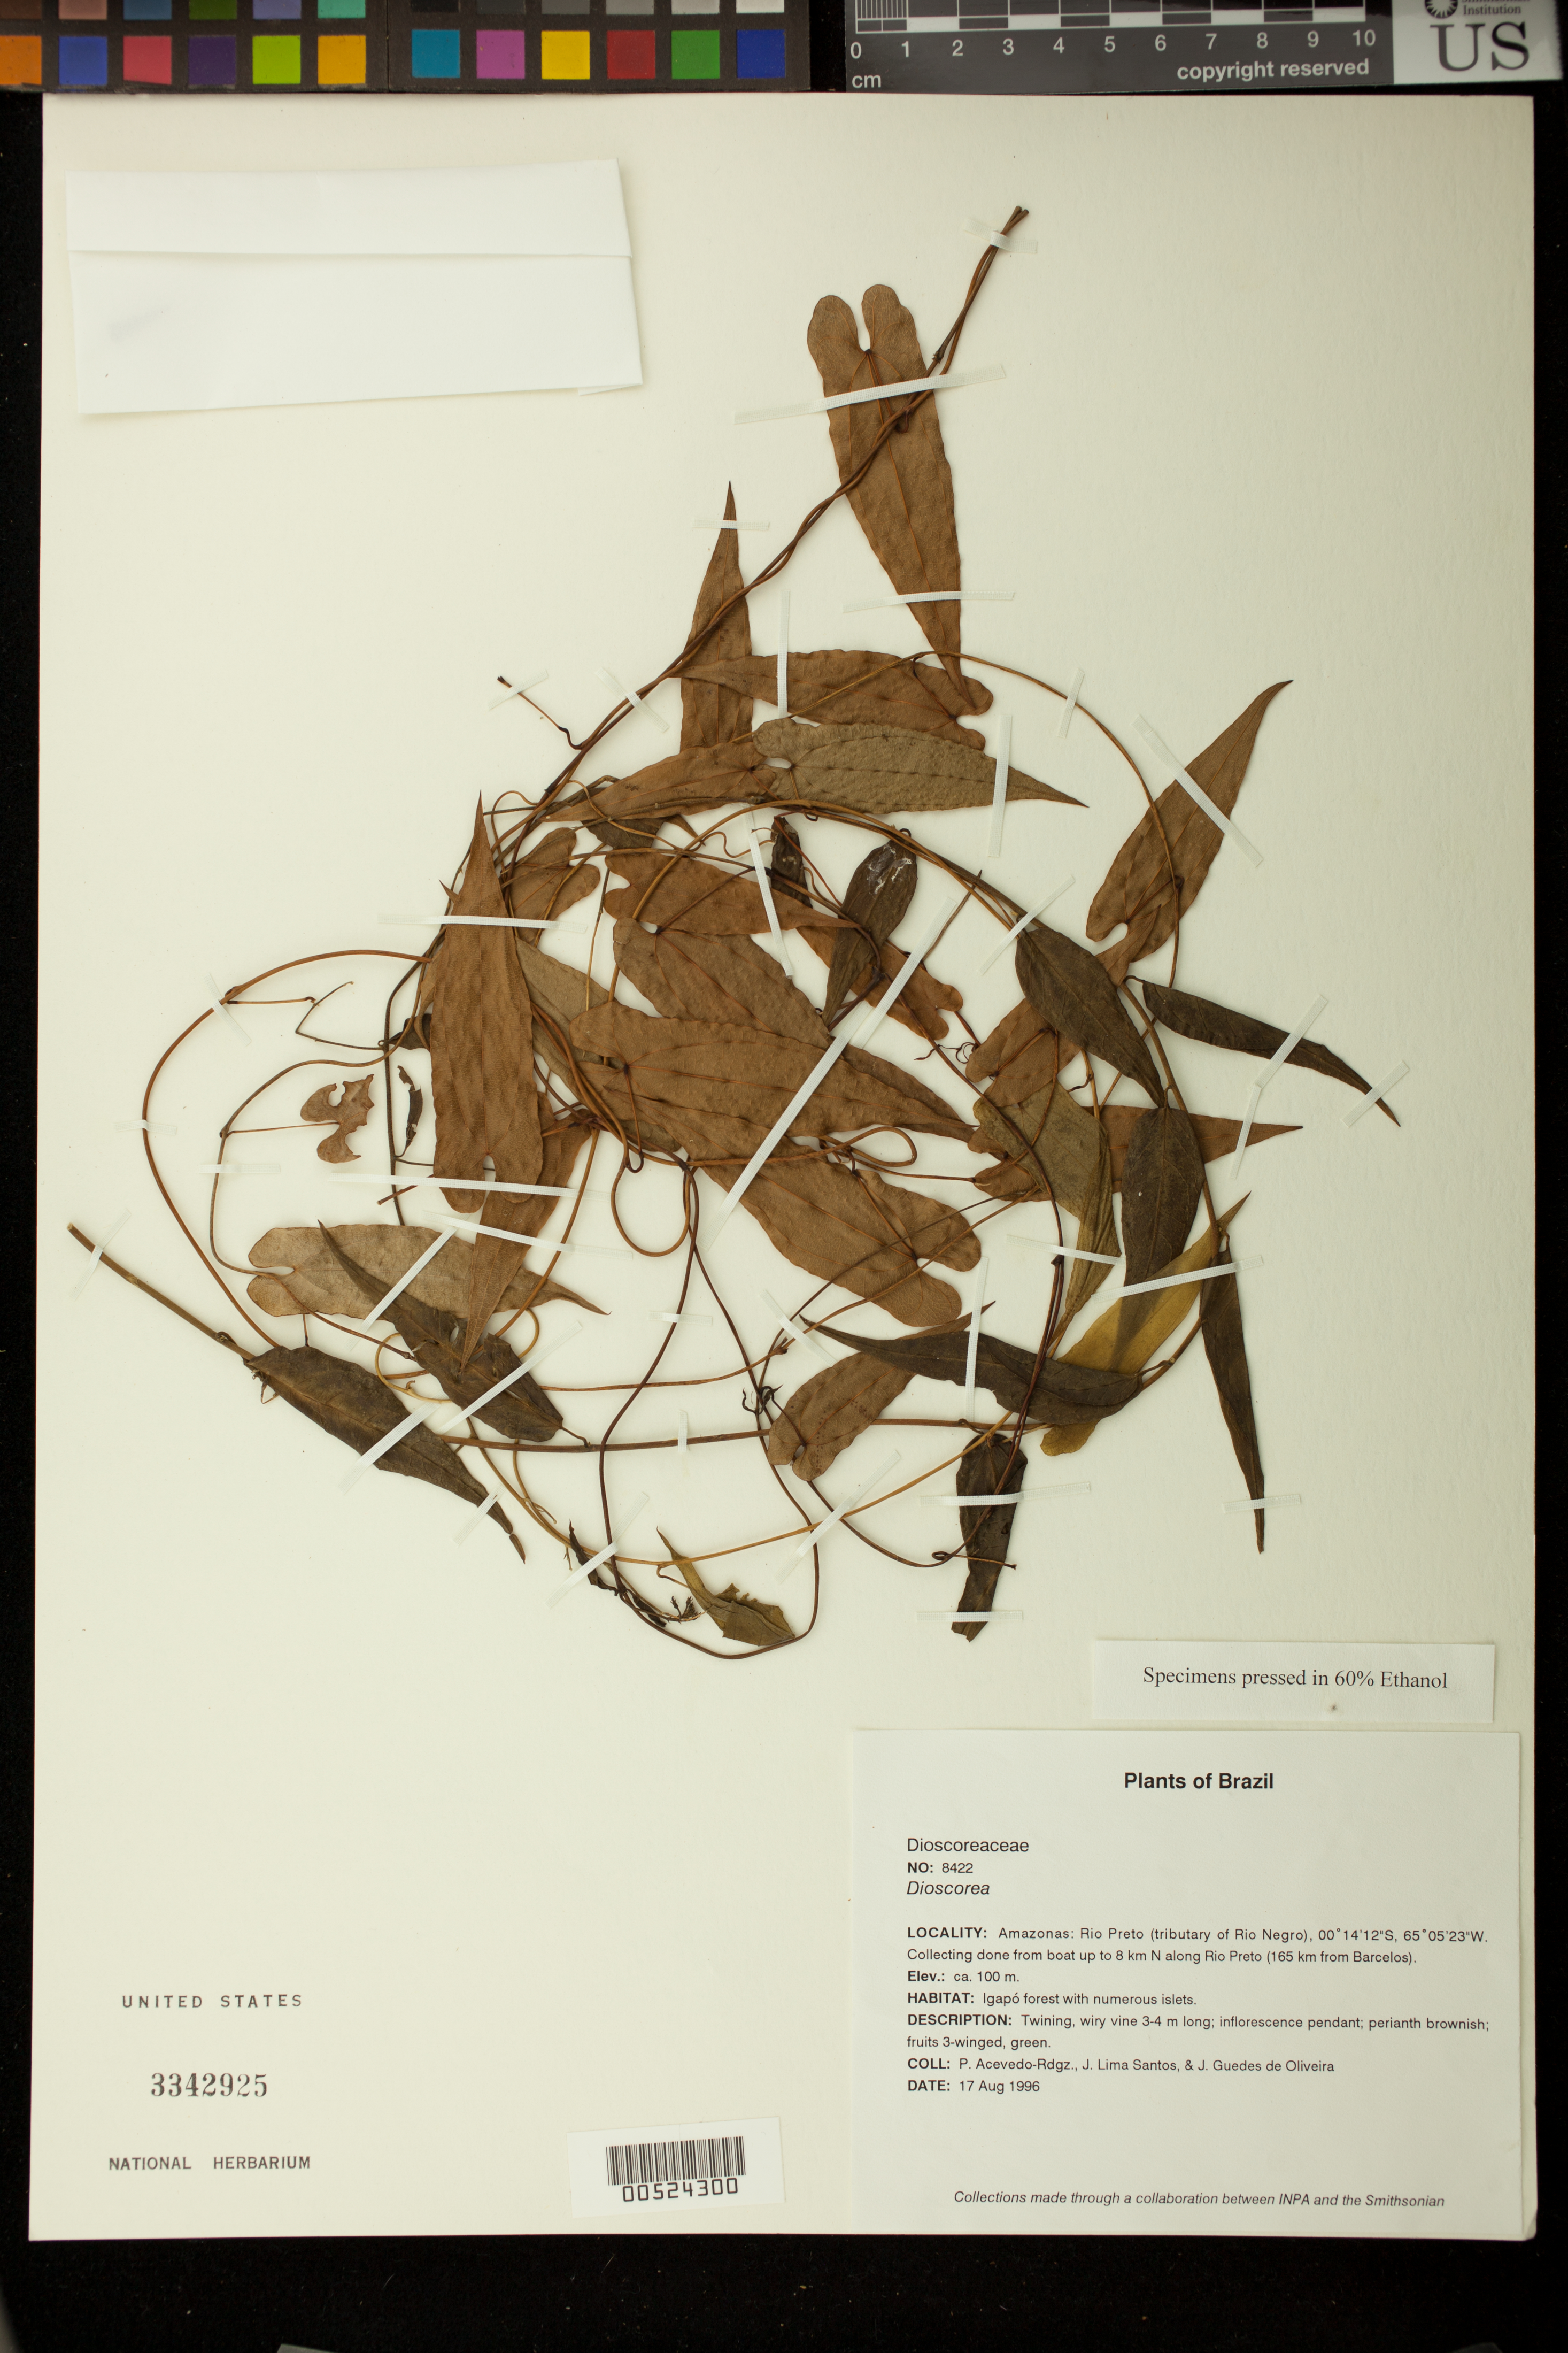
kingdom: Plantae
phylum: Tracheophyta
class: Liliopsida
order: Dioscoreales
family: Dioscoreaceae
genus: Dioscorea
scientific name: Dioscorea amazonum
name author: Mart. ex Griseb.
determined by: Raz, Lauren, (K)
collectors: P. Acevedo-Rodr., J. L. Santos & J. Guedes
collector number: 8422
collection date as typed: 17 Aug 1996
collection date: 1996-08-17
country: Brazil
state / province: Amazonas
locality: Amazonas: Río Preto (tributary of Río Negro) Collecting done from boat up to 8 km N of coordinates along Río Preto (165 km from Barcelos).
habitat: Igapo forest with numerous islets.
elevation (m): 100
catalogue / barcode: US 3342925